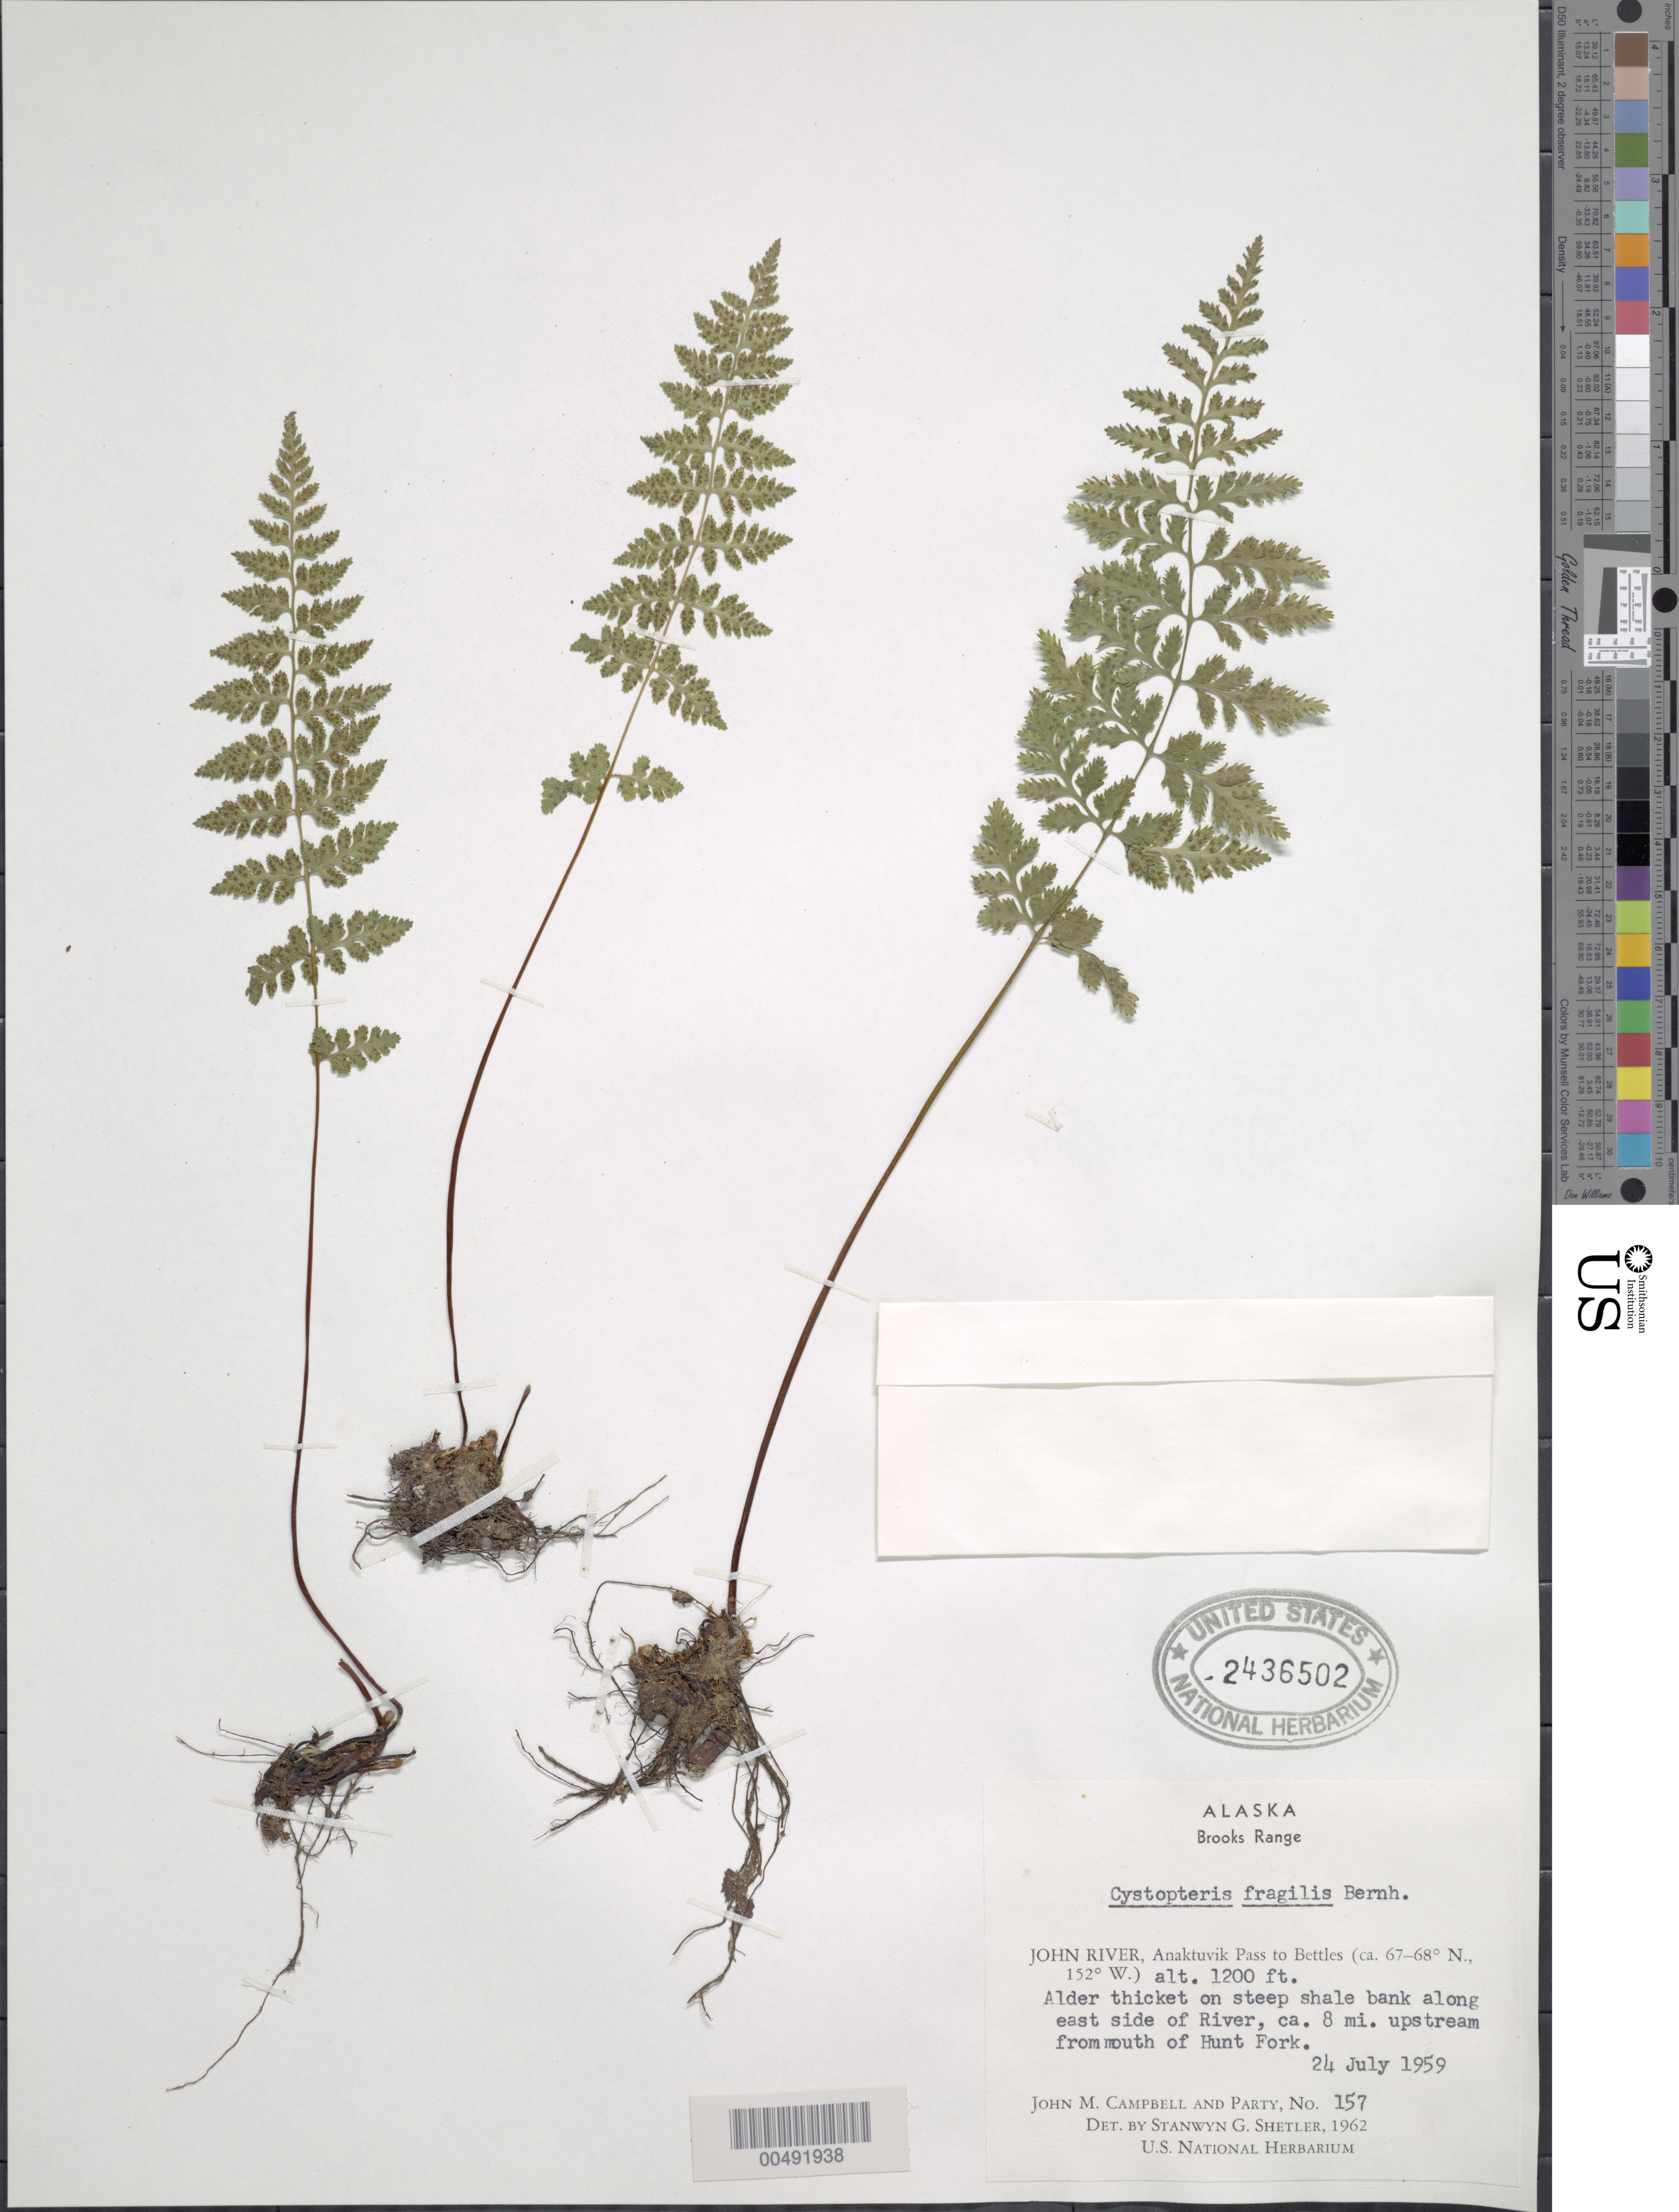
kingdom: Plantae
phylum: Tracheophyta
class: Polypodiopsida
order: Polypodiales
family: Cystopteridaceae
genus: Cystopteris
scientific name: Cystopteris fragilis var. dickieana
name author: B. Boivin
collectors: J. M. Campbell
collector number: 157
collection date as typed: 24 Jul 1959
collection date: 1959-07-24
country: United States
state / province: Alaska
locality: Brooks Range, John River, Anaktuvuk Pass, along E side of River, 8 mi. upstream from mouth of Hunt Fork (lat/long recorded as: lat=::: long=152:0:0:W)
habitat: alder thicket on steep shale bank along River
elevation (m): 366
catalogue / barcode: US 2436502